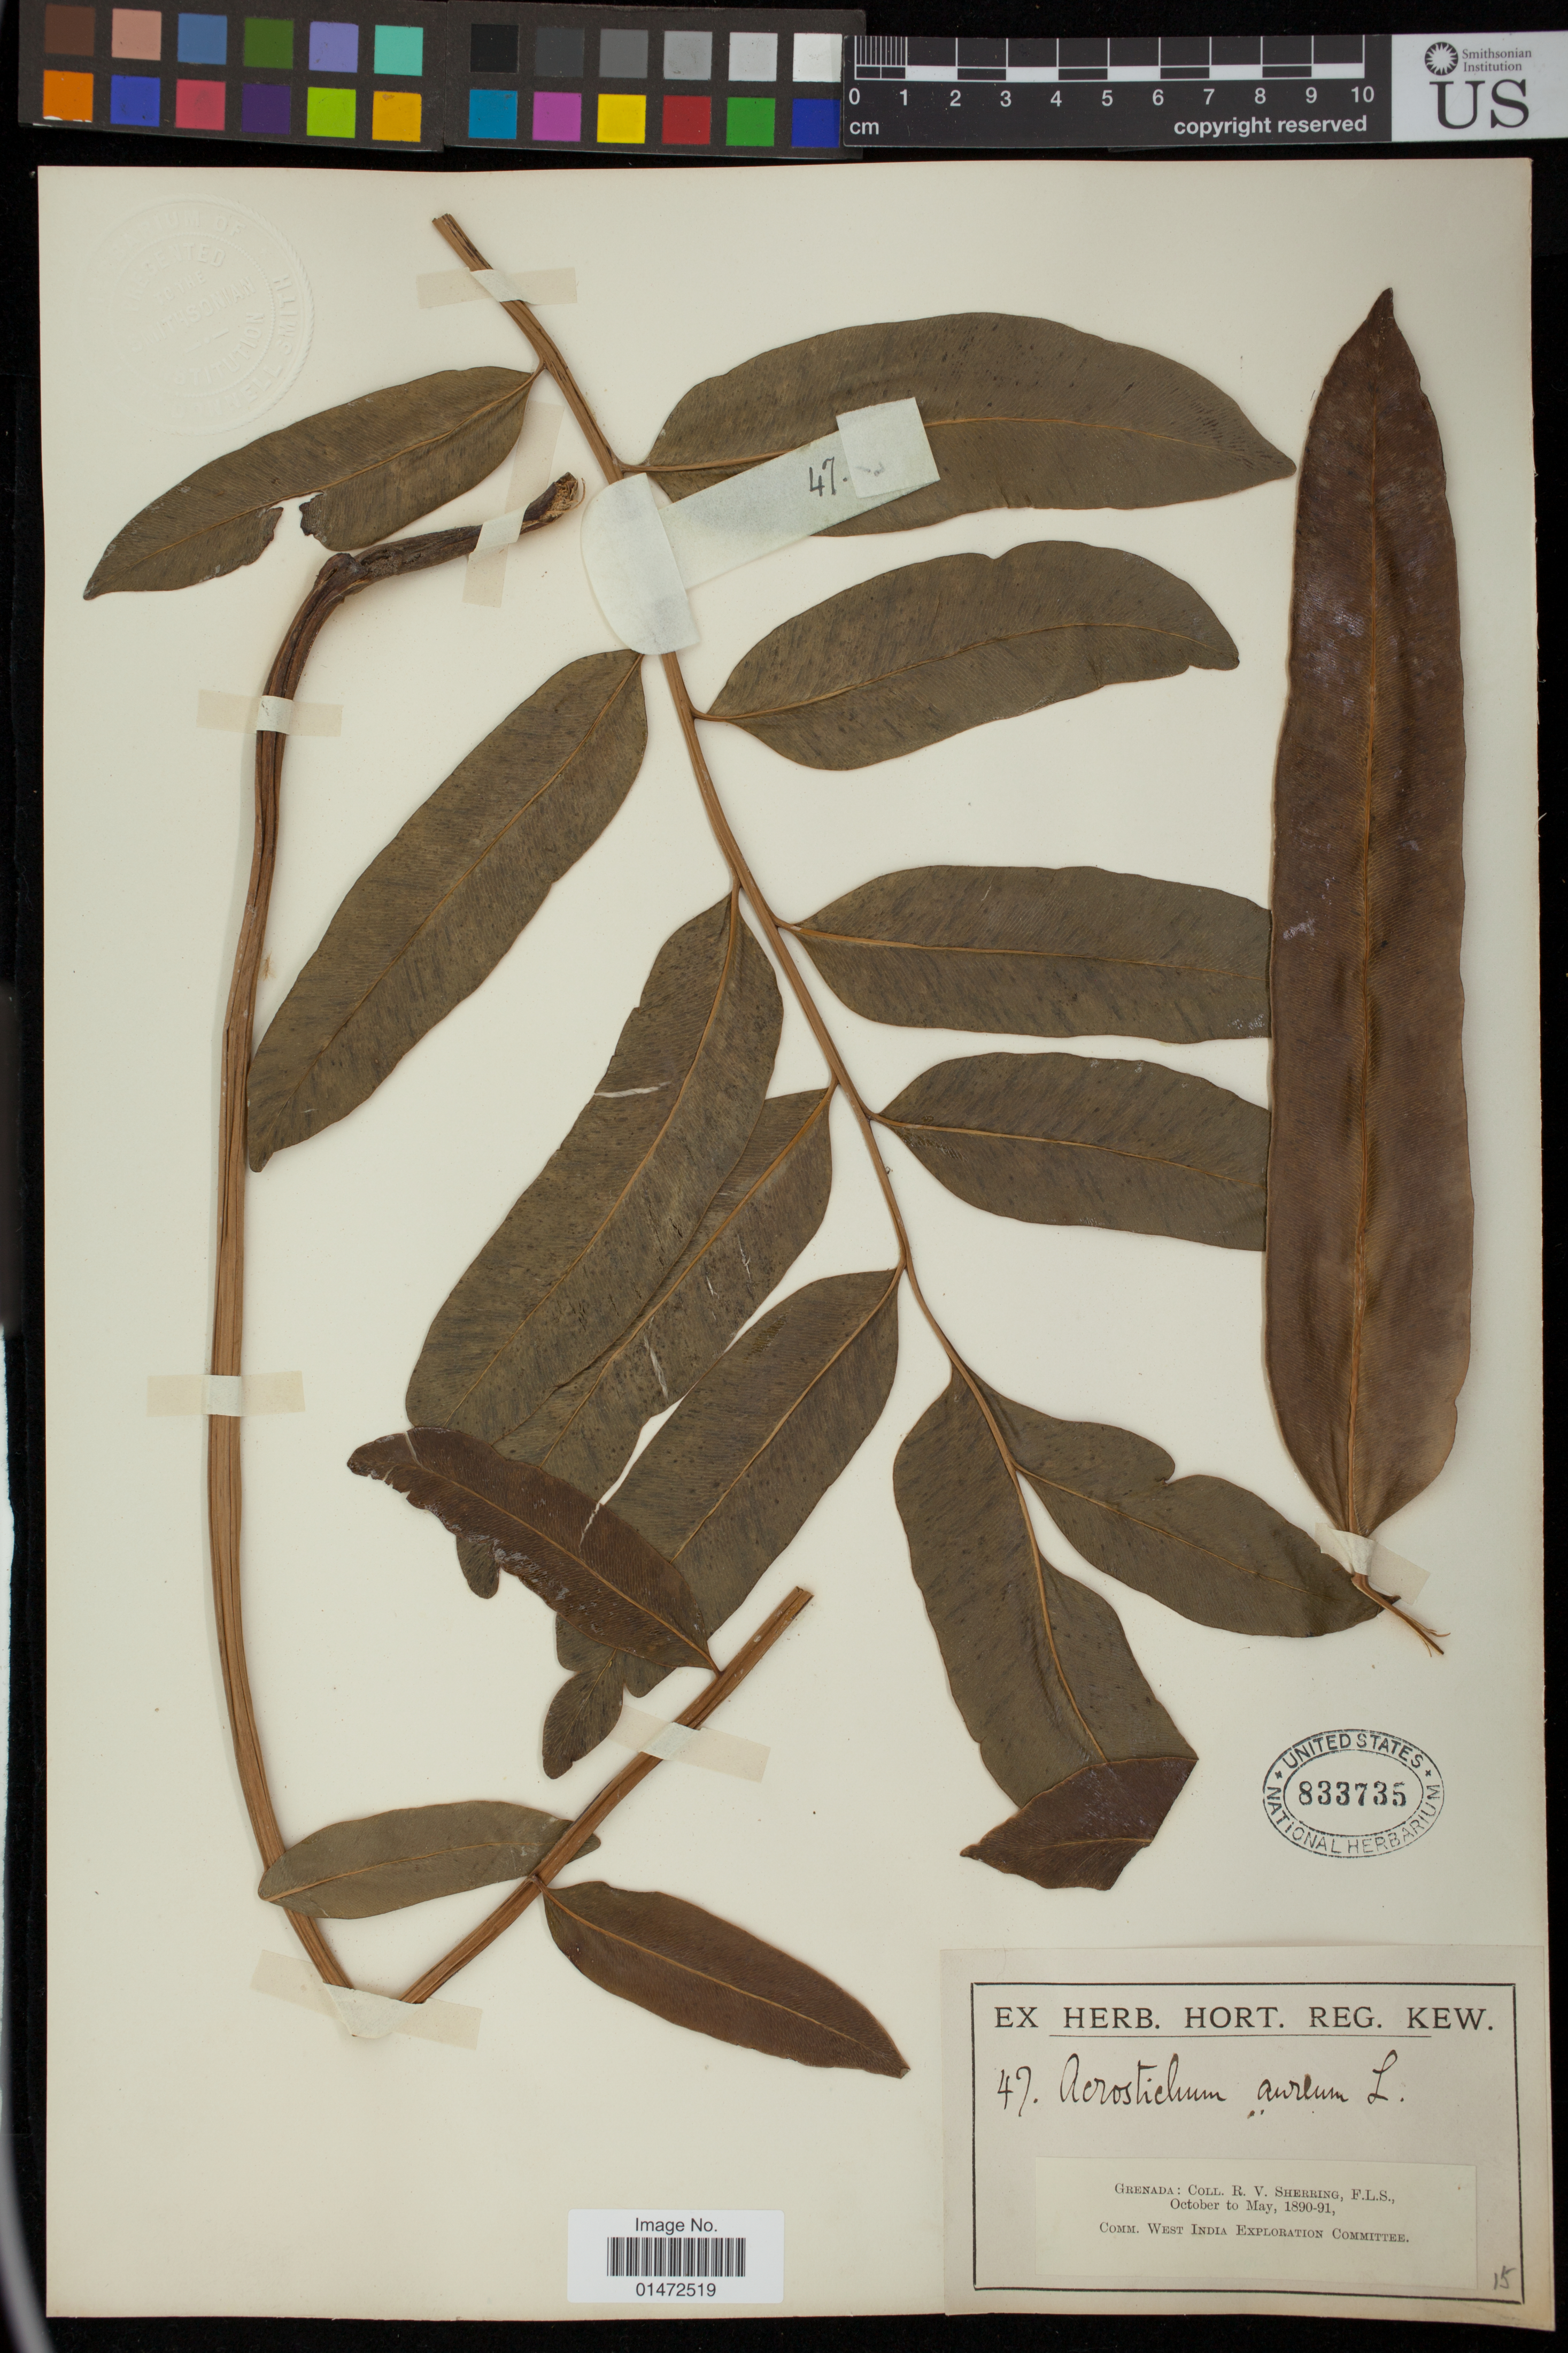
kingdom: Plantae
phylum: Tracheophyta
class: Polypodiopsida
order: Polypodiales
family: Pteridaceae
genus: Acrostichum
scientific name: Acrostichum danaeifolium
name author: Langsd. & Fisch.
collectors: R. Sherring & F.L.S.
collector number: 47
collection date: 1890-10/1891-05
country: Grenada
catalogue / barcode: US 833735